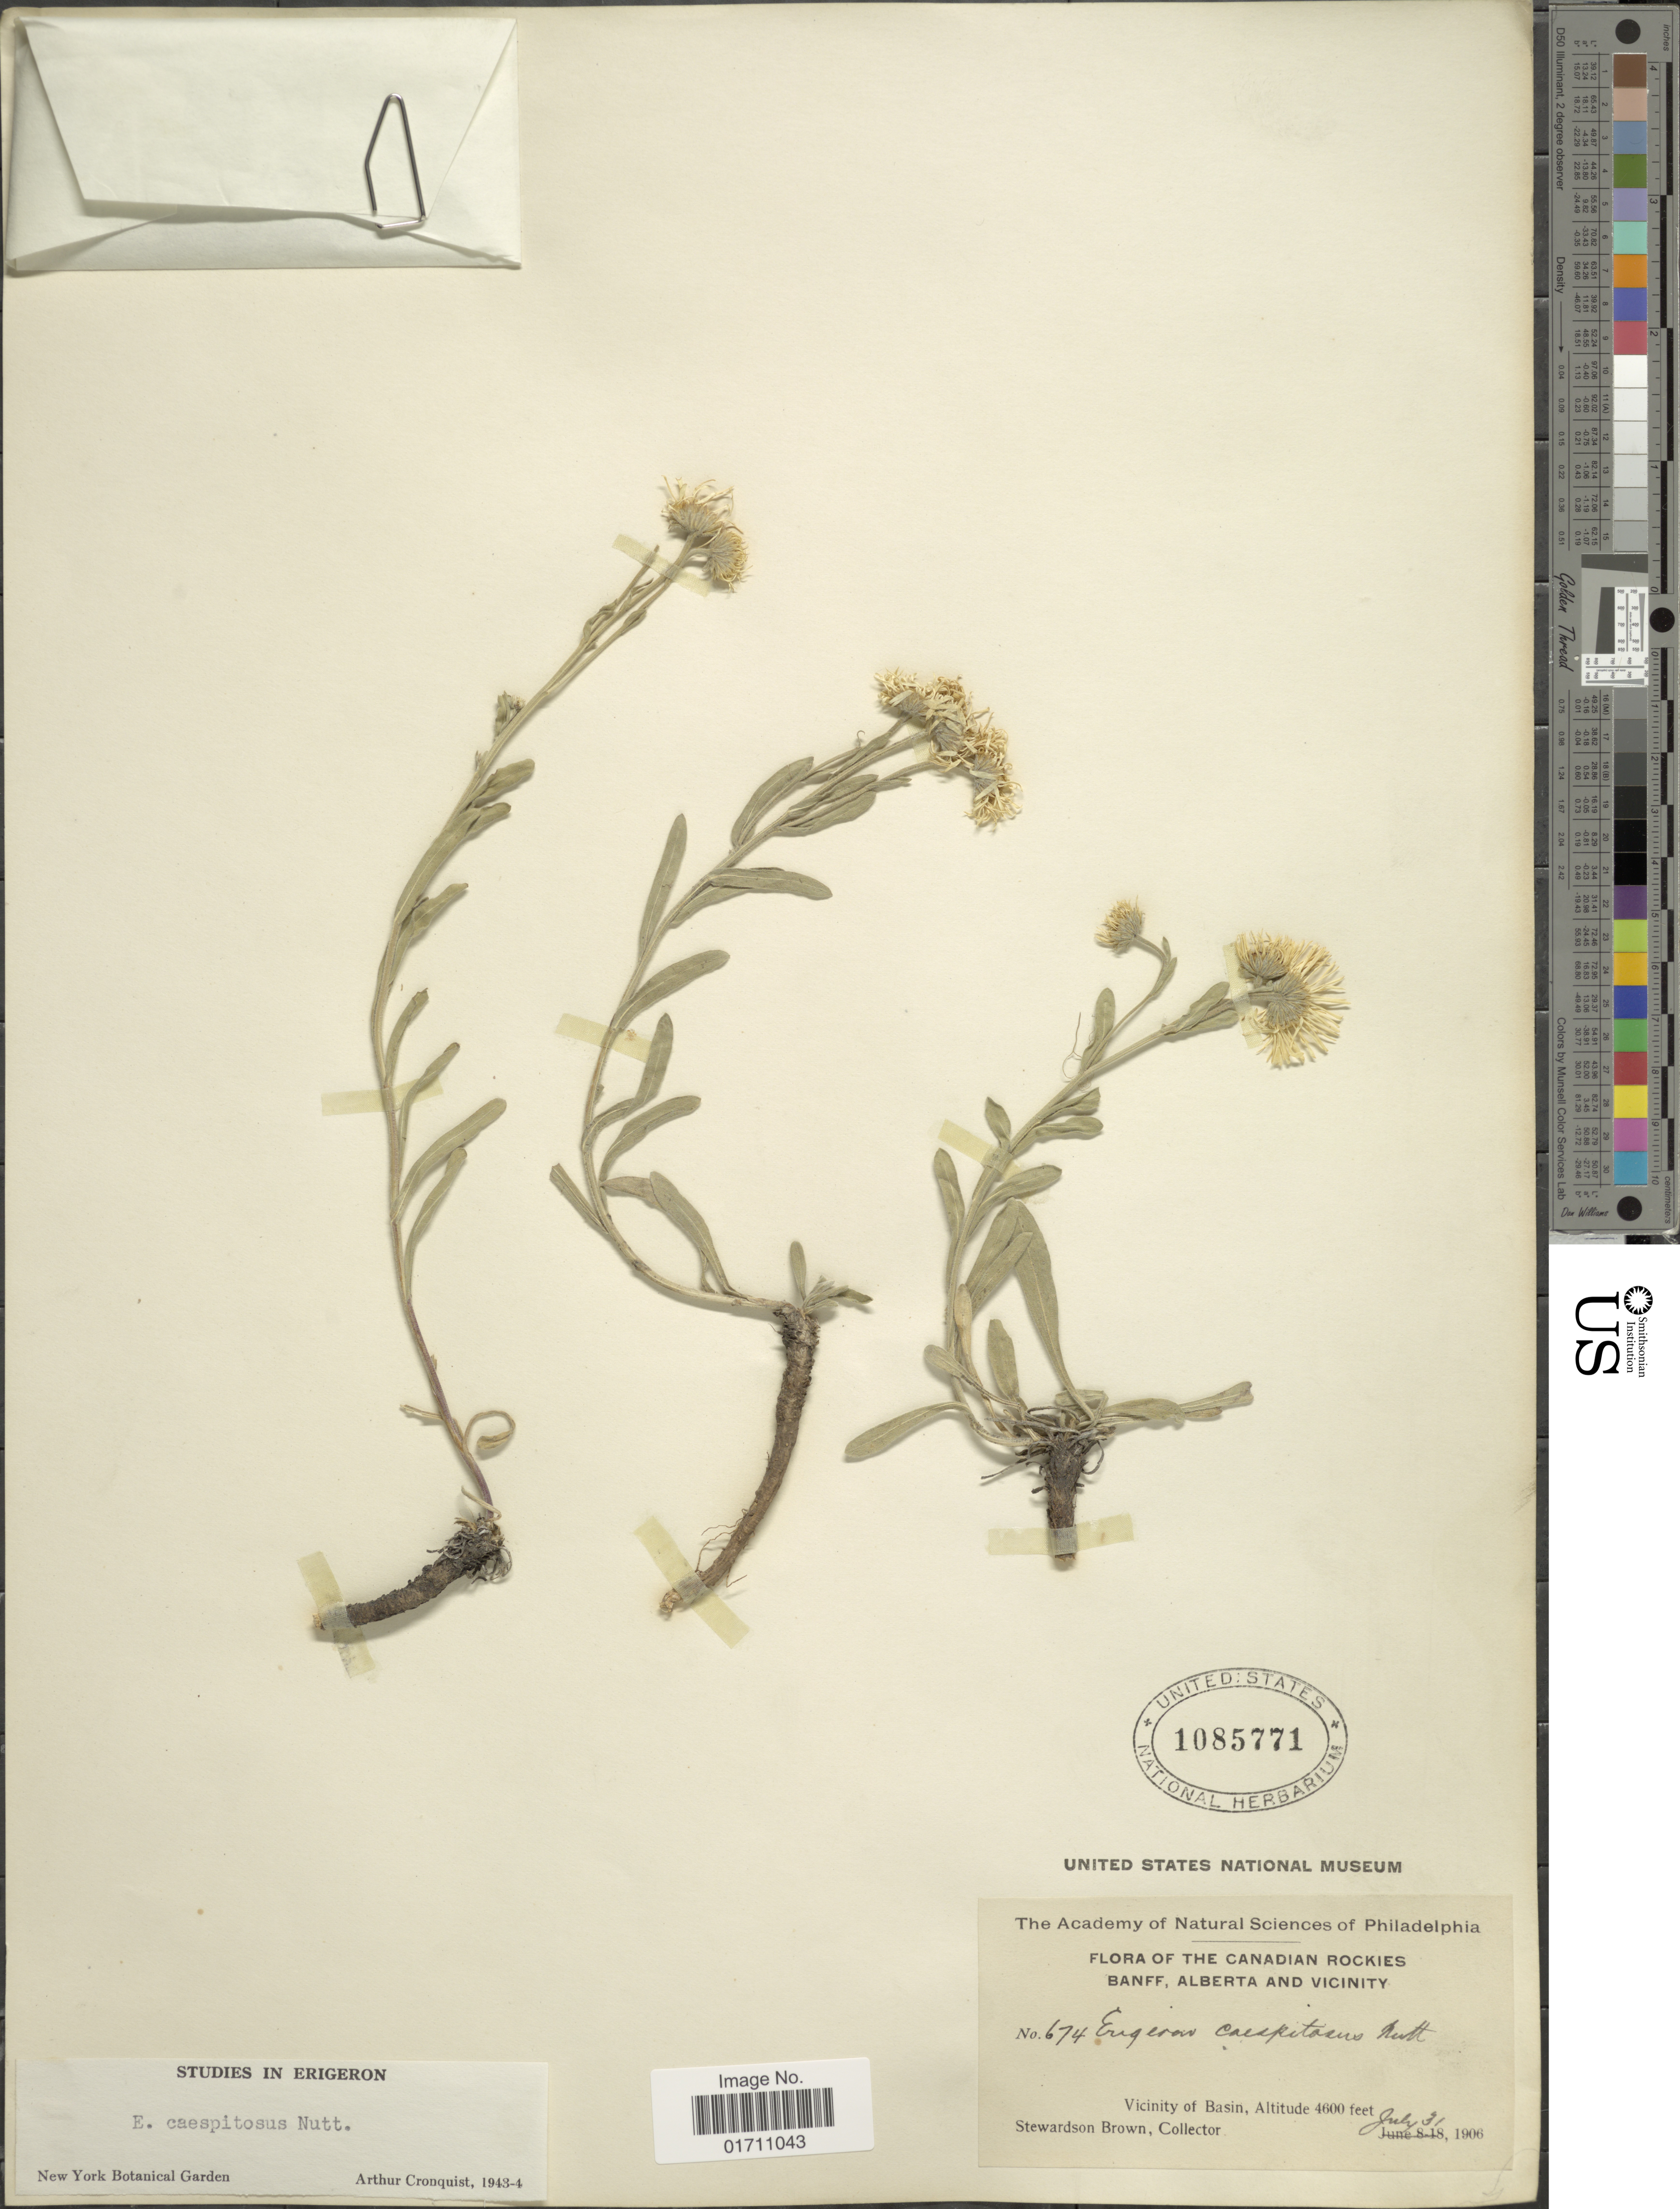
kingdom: Plantae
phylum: Tracheophyta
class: Magnoliopsida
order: Asterales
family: Asteraceae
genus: Erigeron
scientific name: Erigeron caespitosus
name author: Nutt.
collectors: S. Brown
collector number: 674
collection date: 1906-07-31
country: Canada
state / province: Alberta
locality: The Canadian Rockies banff, Alberta and Vicinity, Vicinity of Basin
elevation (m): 1402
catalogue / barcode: US 1085771